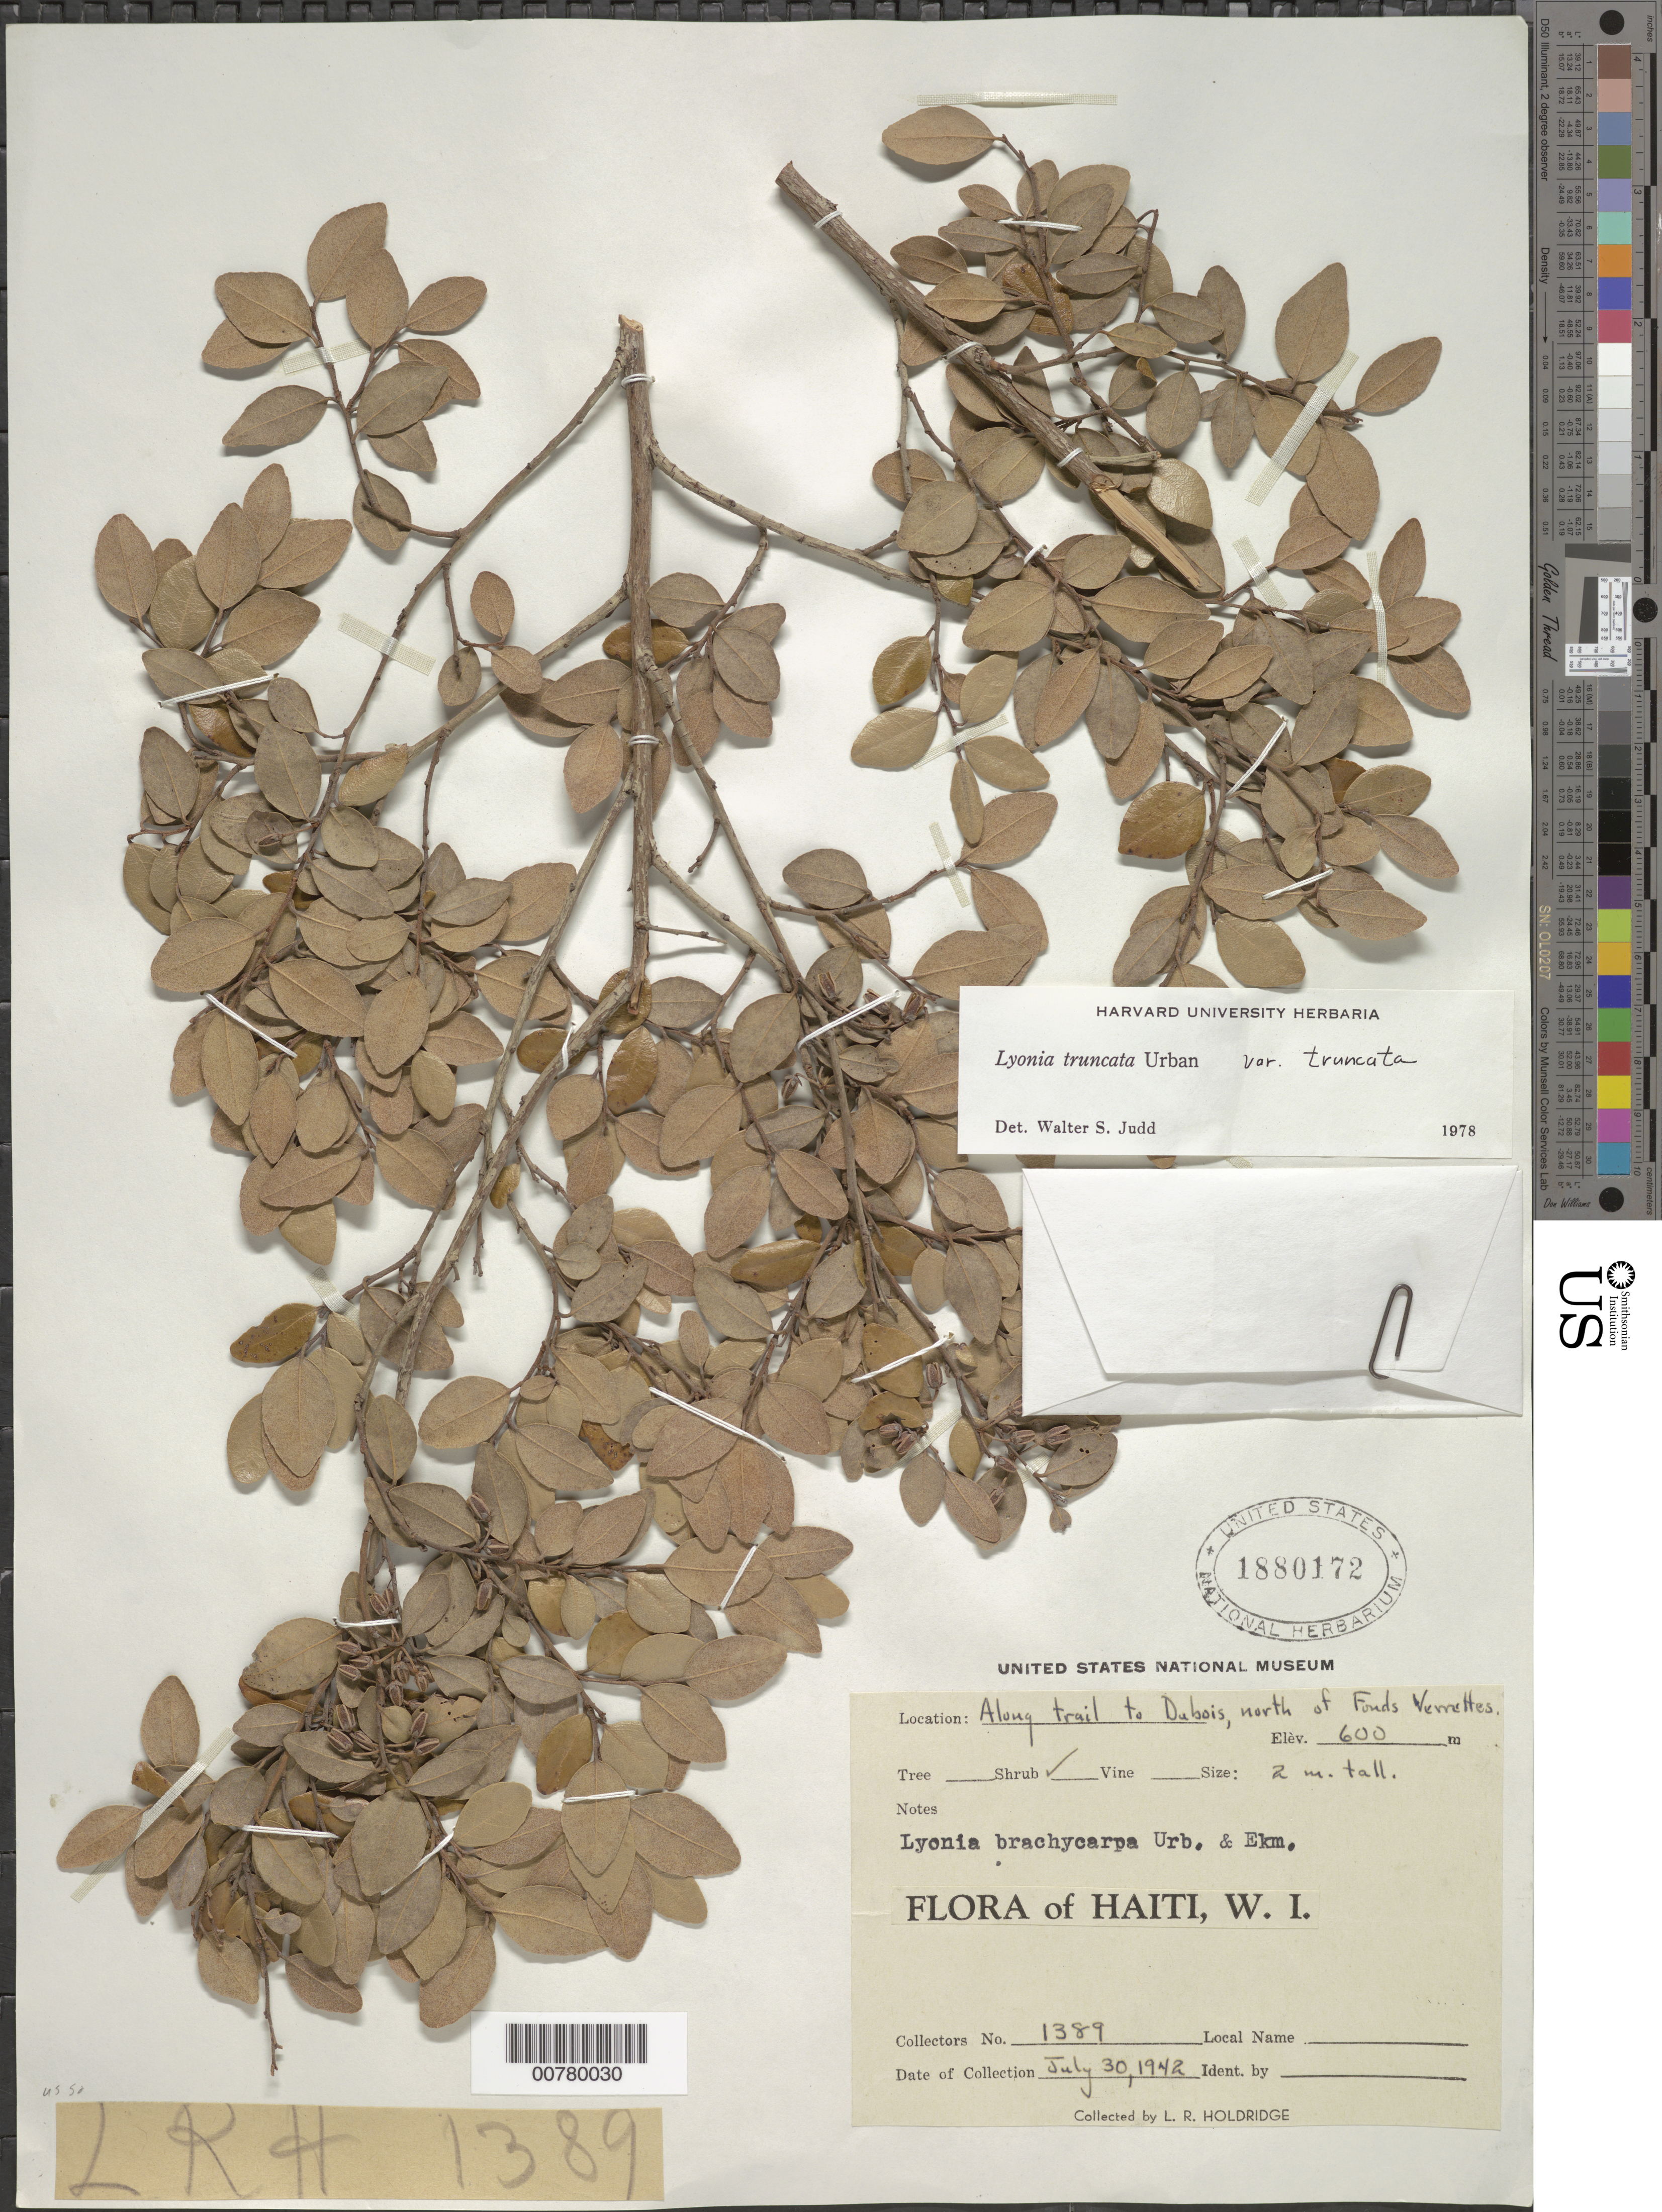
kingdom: Plantae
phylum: Tracheophyta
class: Magnoliopsida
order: Ericales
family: Ericaceae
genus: Lyonia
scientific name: Lyonia truncata var. truncata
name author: Urb.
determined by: Judd, Walter S.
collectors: L. Holdridge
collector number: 1389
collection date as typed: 30 Jul 1942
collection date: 1942-07-30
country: Haiti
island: Hispaniola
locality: North of Fonds Varrettes, along trail to Dubois.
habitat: Shrub, 2 m tall.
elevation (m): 600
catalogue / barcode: US 1880172